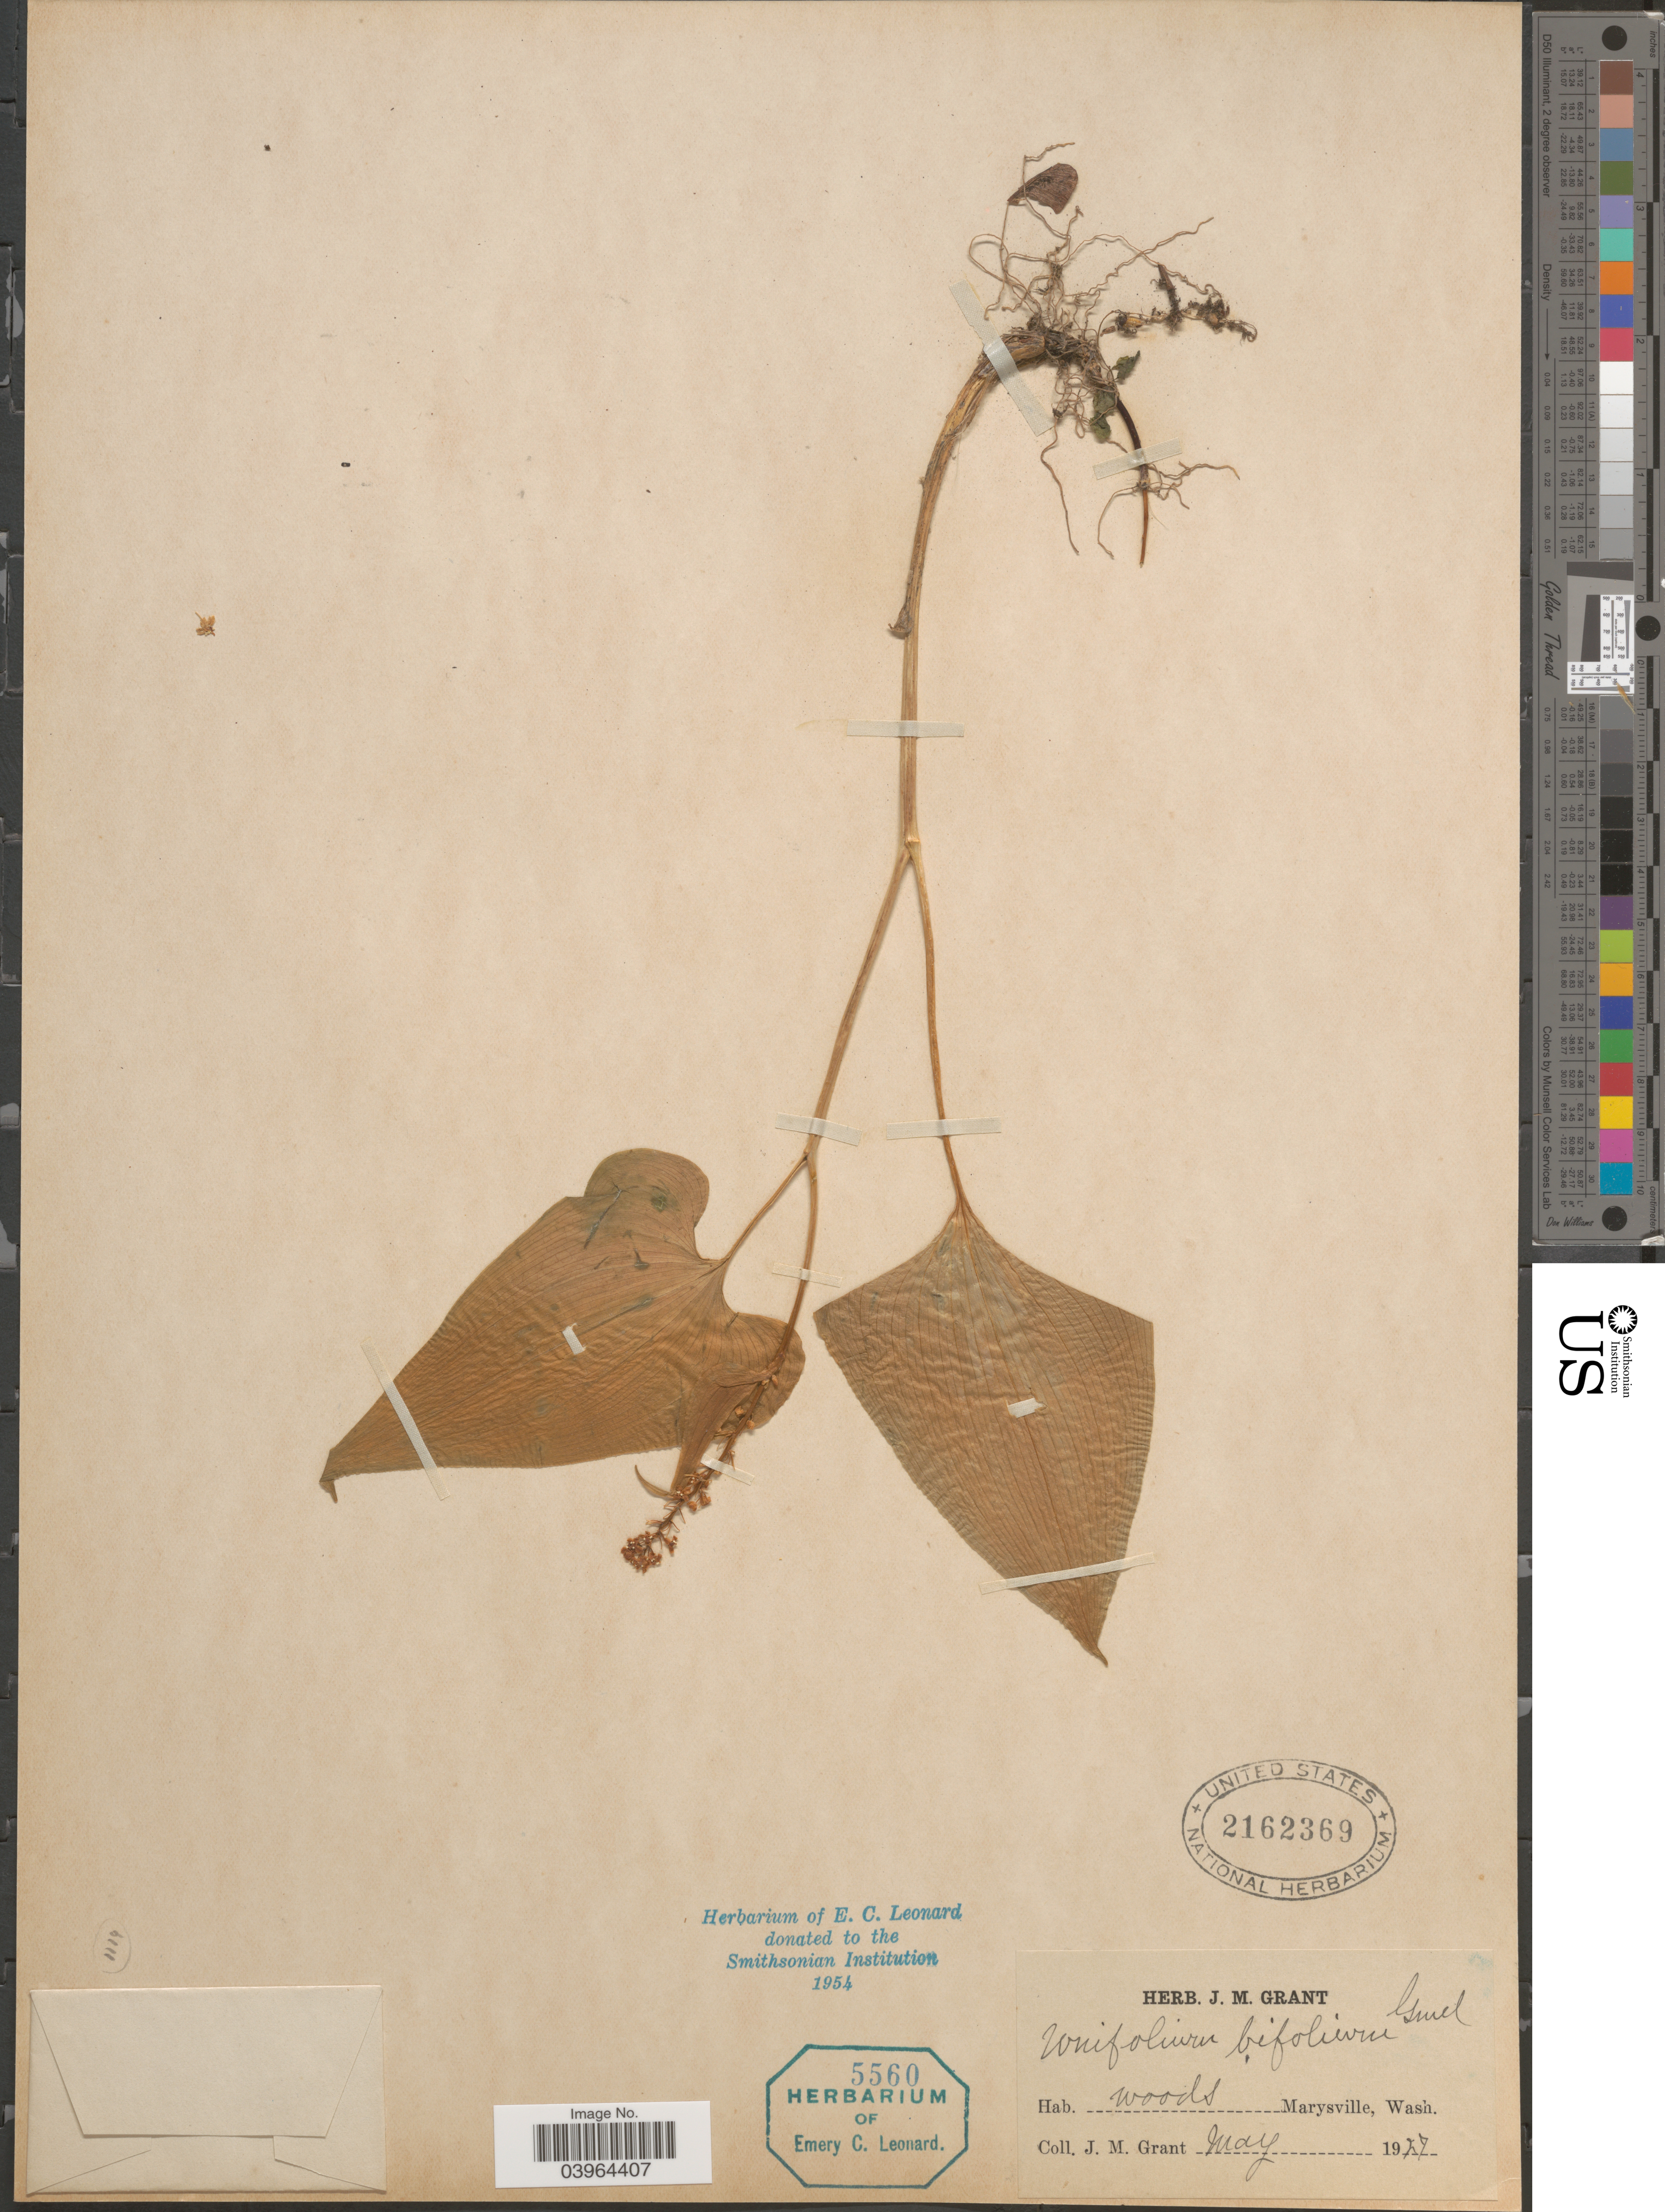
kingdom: Plantae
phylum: Tracheophyta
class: Liliopsida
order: Asparagales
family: Asparagaceae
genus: Maianthemum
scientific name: Maianthemum canadense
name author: Desf.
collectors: J. M. Grant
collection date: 1927-05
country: United States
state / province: Washington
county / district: Snohomish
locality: Marysville.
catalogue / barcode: US 2162369